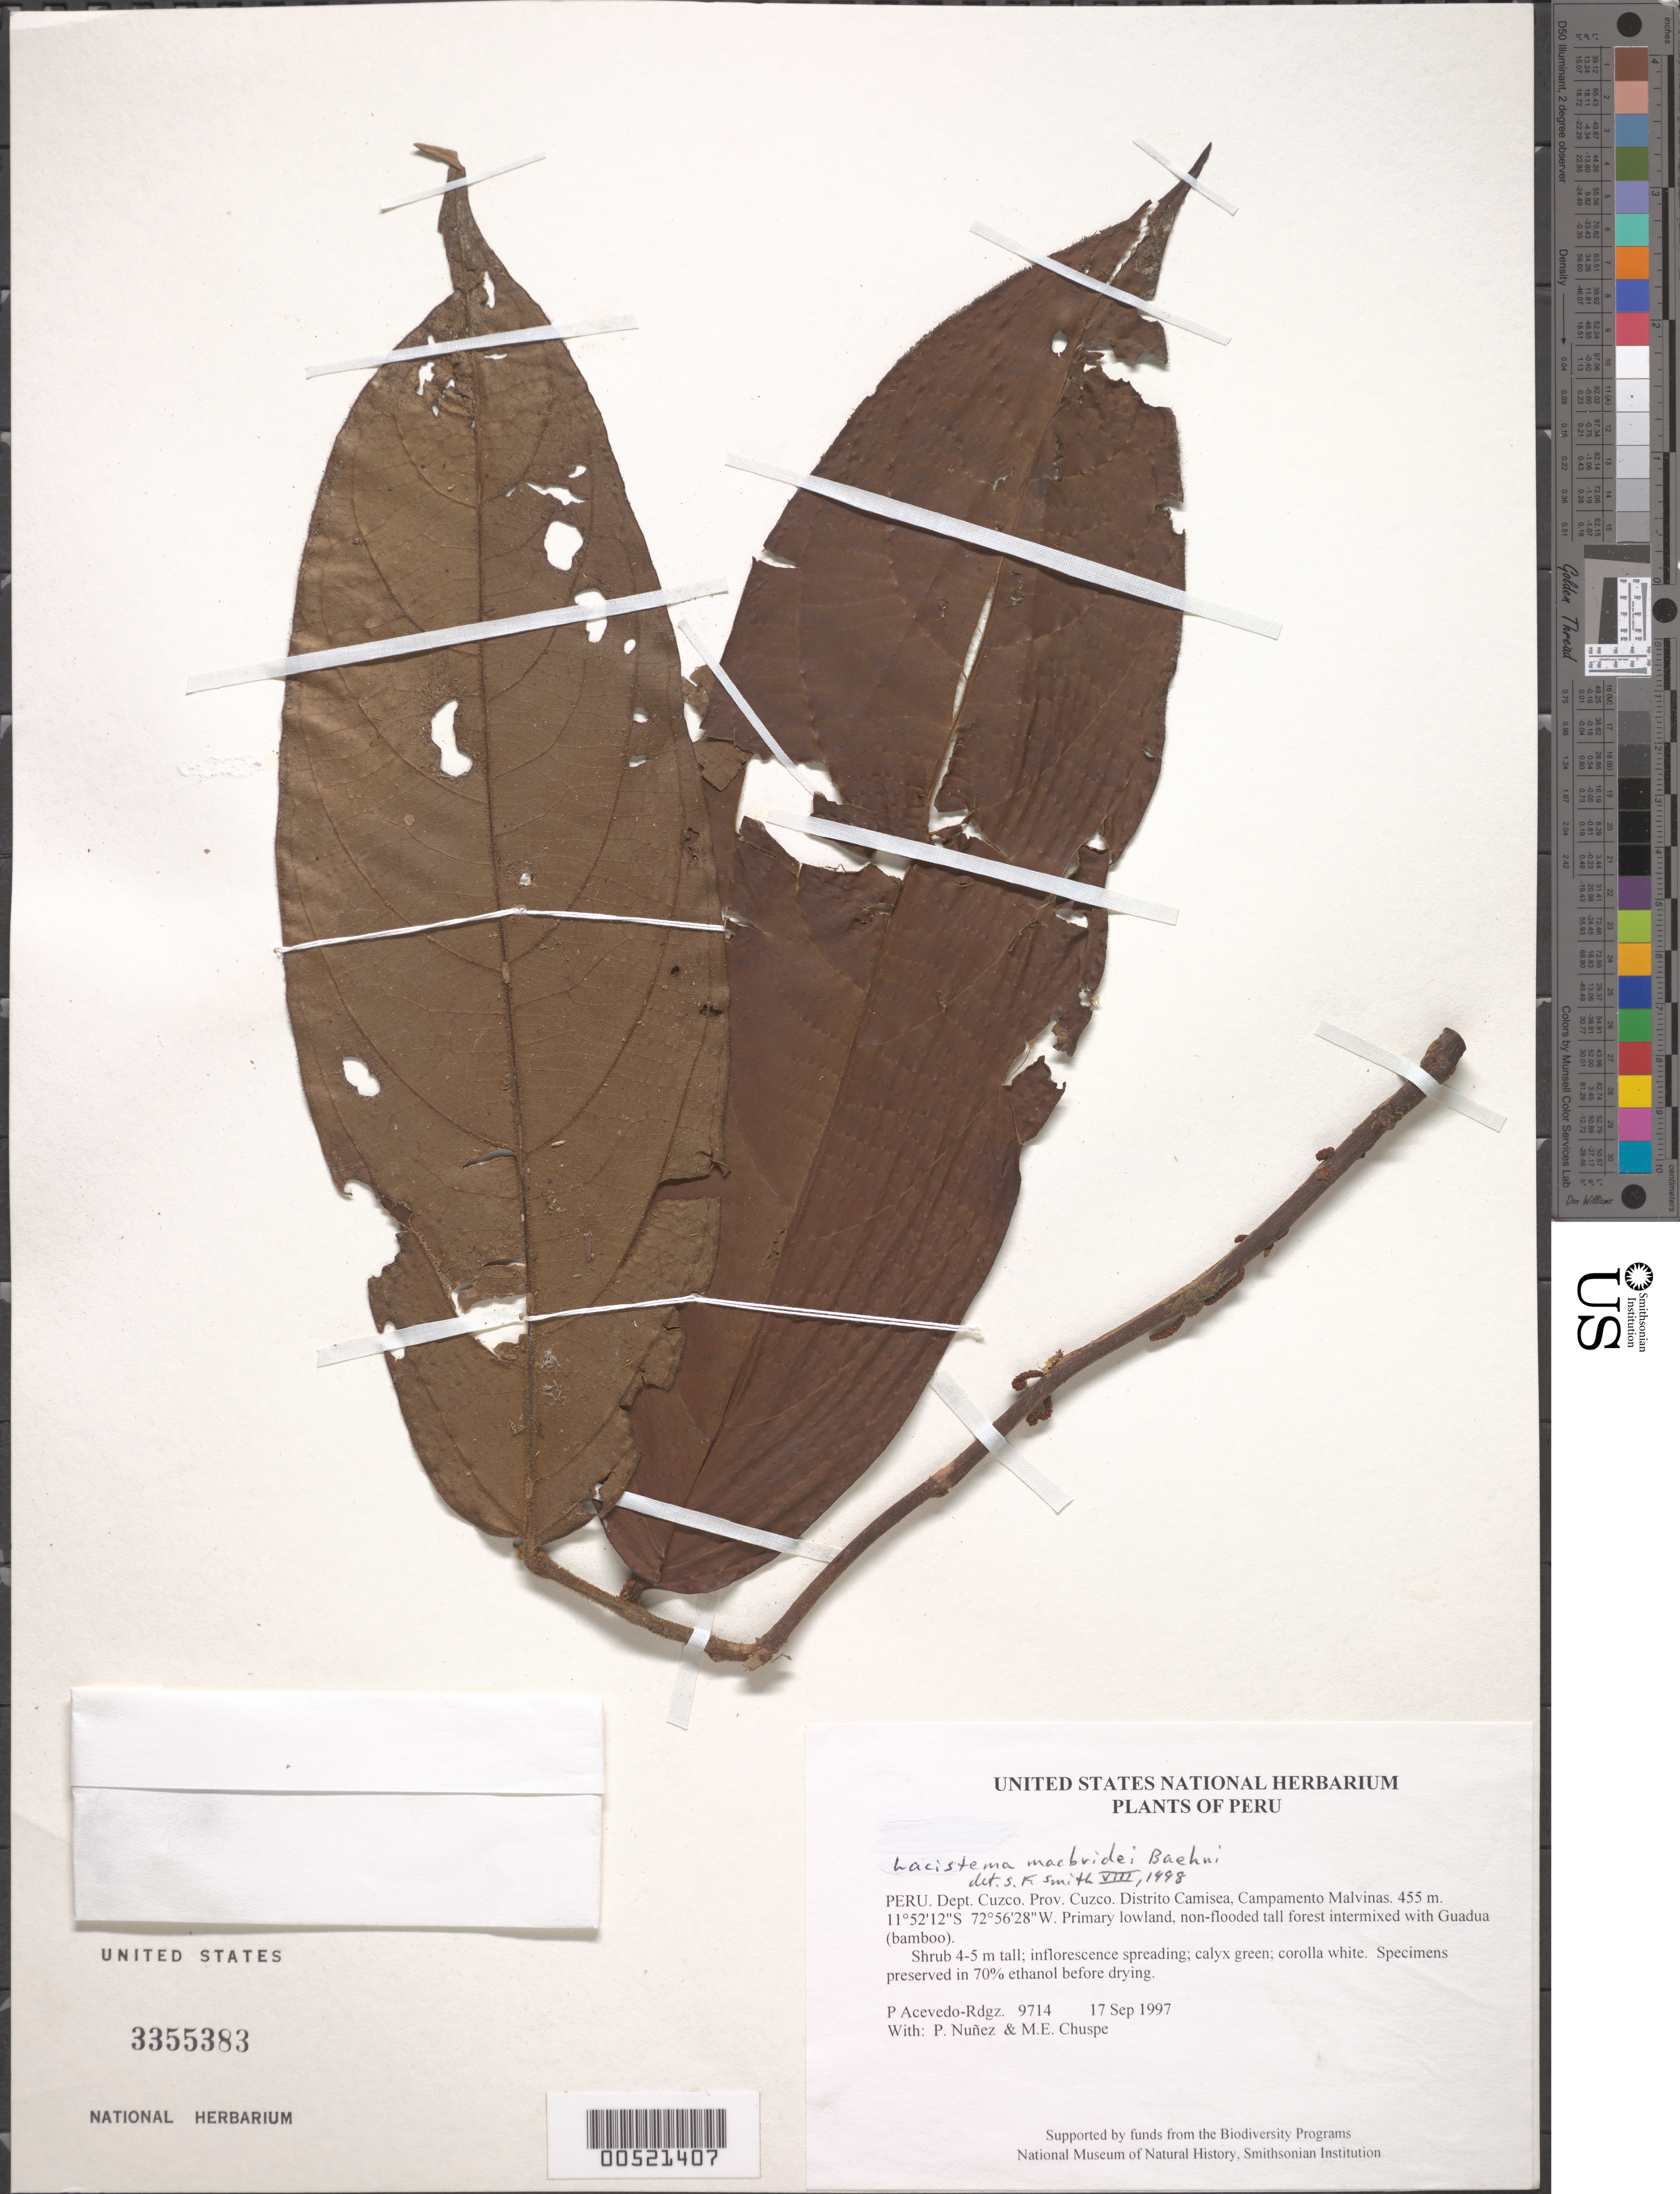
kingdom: Plantae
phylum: Tracheophyta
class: Magnoliopsida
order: Malpighiales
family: Lacistemataceae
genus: Lacistema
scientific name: Lacistema macbridei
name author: Baehni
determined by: Smith, Stephen F., (US), NMNH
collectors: P. Acevedo-Rodr., P. Nuñez V. & M. Chuspe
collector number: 9714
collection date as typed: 17 Sep 1997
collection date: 1997-09-17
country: Peru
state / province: Cusco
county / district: Cusco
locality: Distrito Camisea, Campamento Malvinas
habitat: Primary lowland, non-flooded tall forest intermixed with Guadua (bamboo).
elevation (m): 455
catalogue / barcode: US 3355383